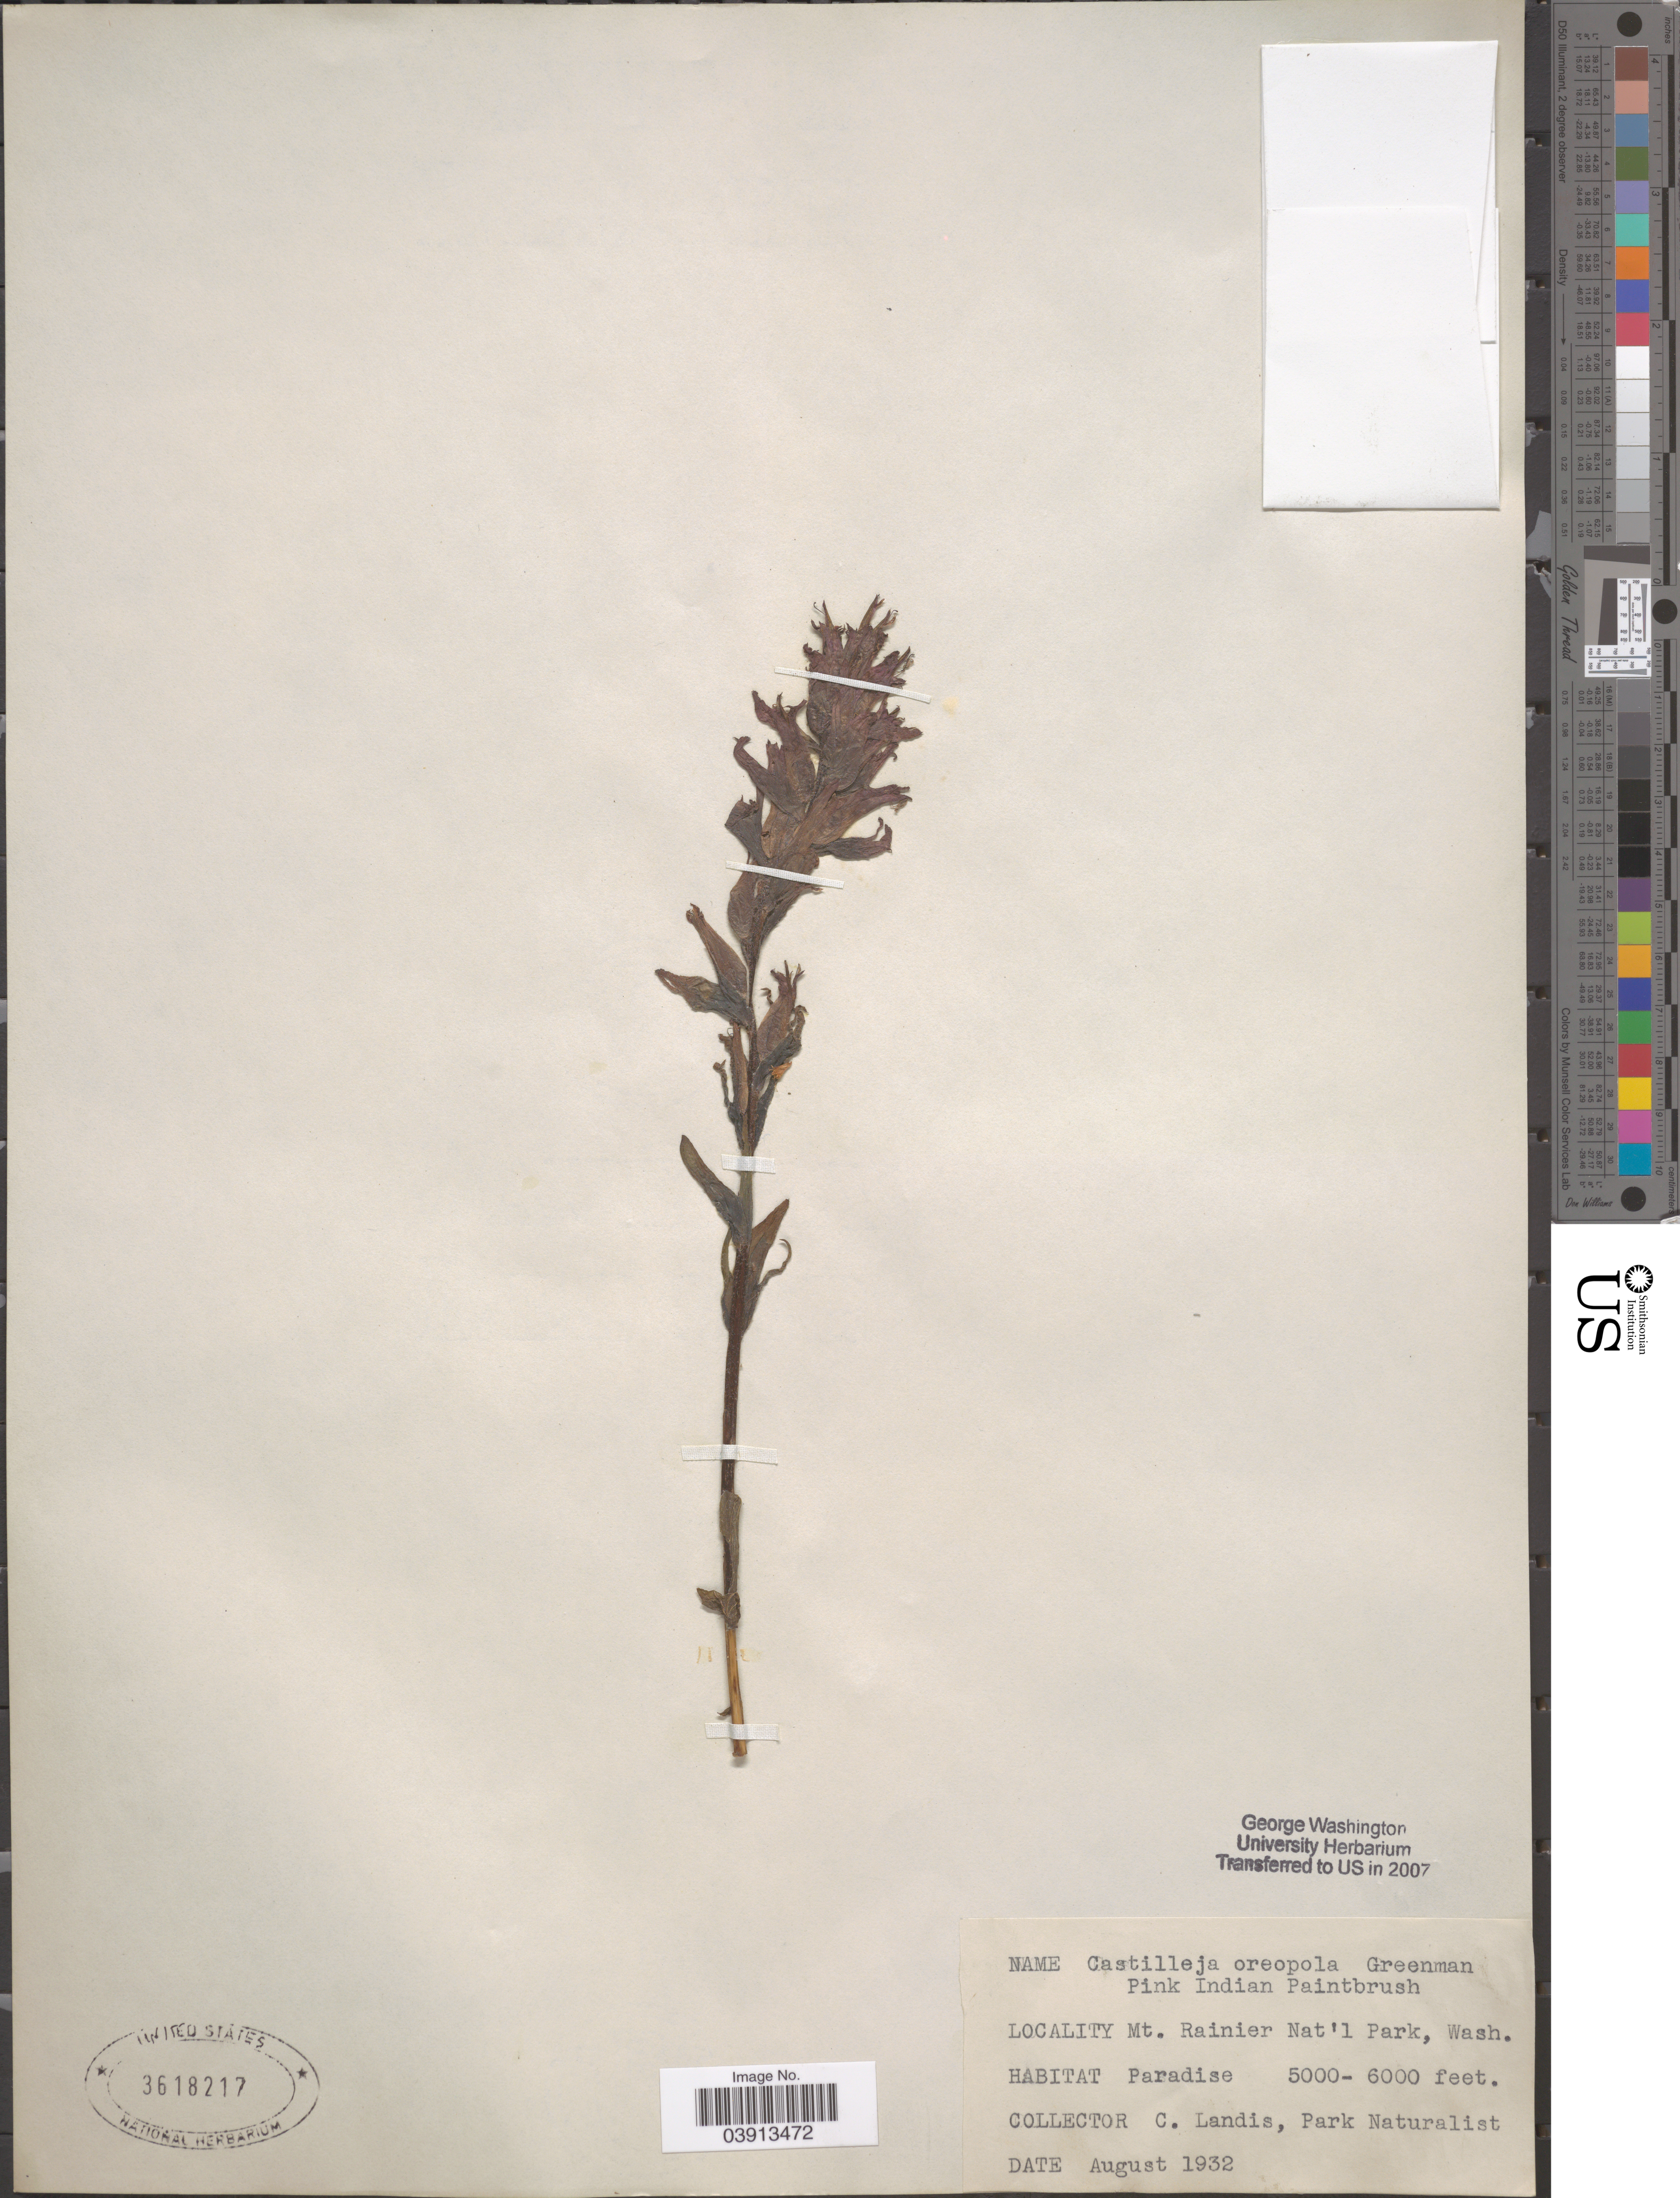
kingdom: Plantae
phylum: Tracheophyta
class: Magnoliopsida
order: Lamiales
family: Orobanchaceae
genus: Castilleja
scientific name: Castilleja parviflora var. oreopola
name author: (Greenm.) Ownbey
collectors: C. Landis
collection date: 1932-08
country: United States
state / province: Washington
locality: Mt. Rainier Nat'l Park. Paradise.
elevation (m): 1524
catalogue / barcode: US 3618217